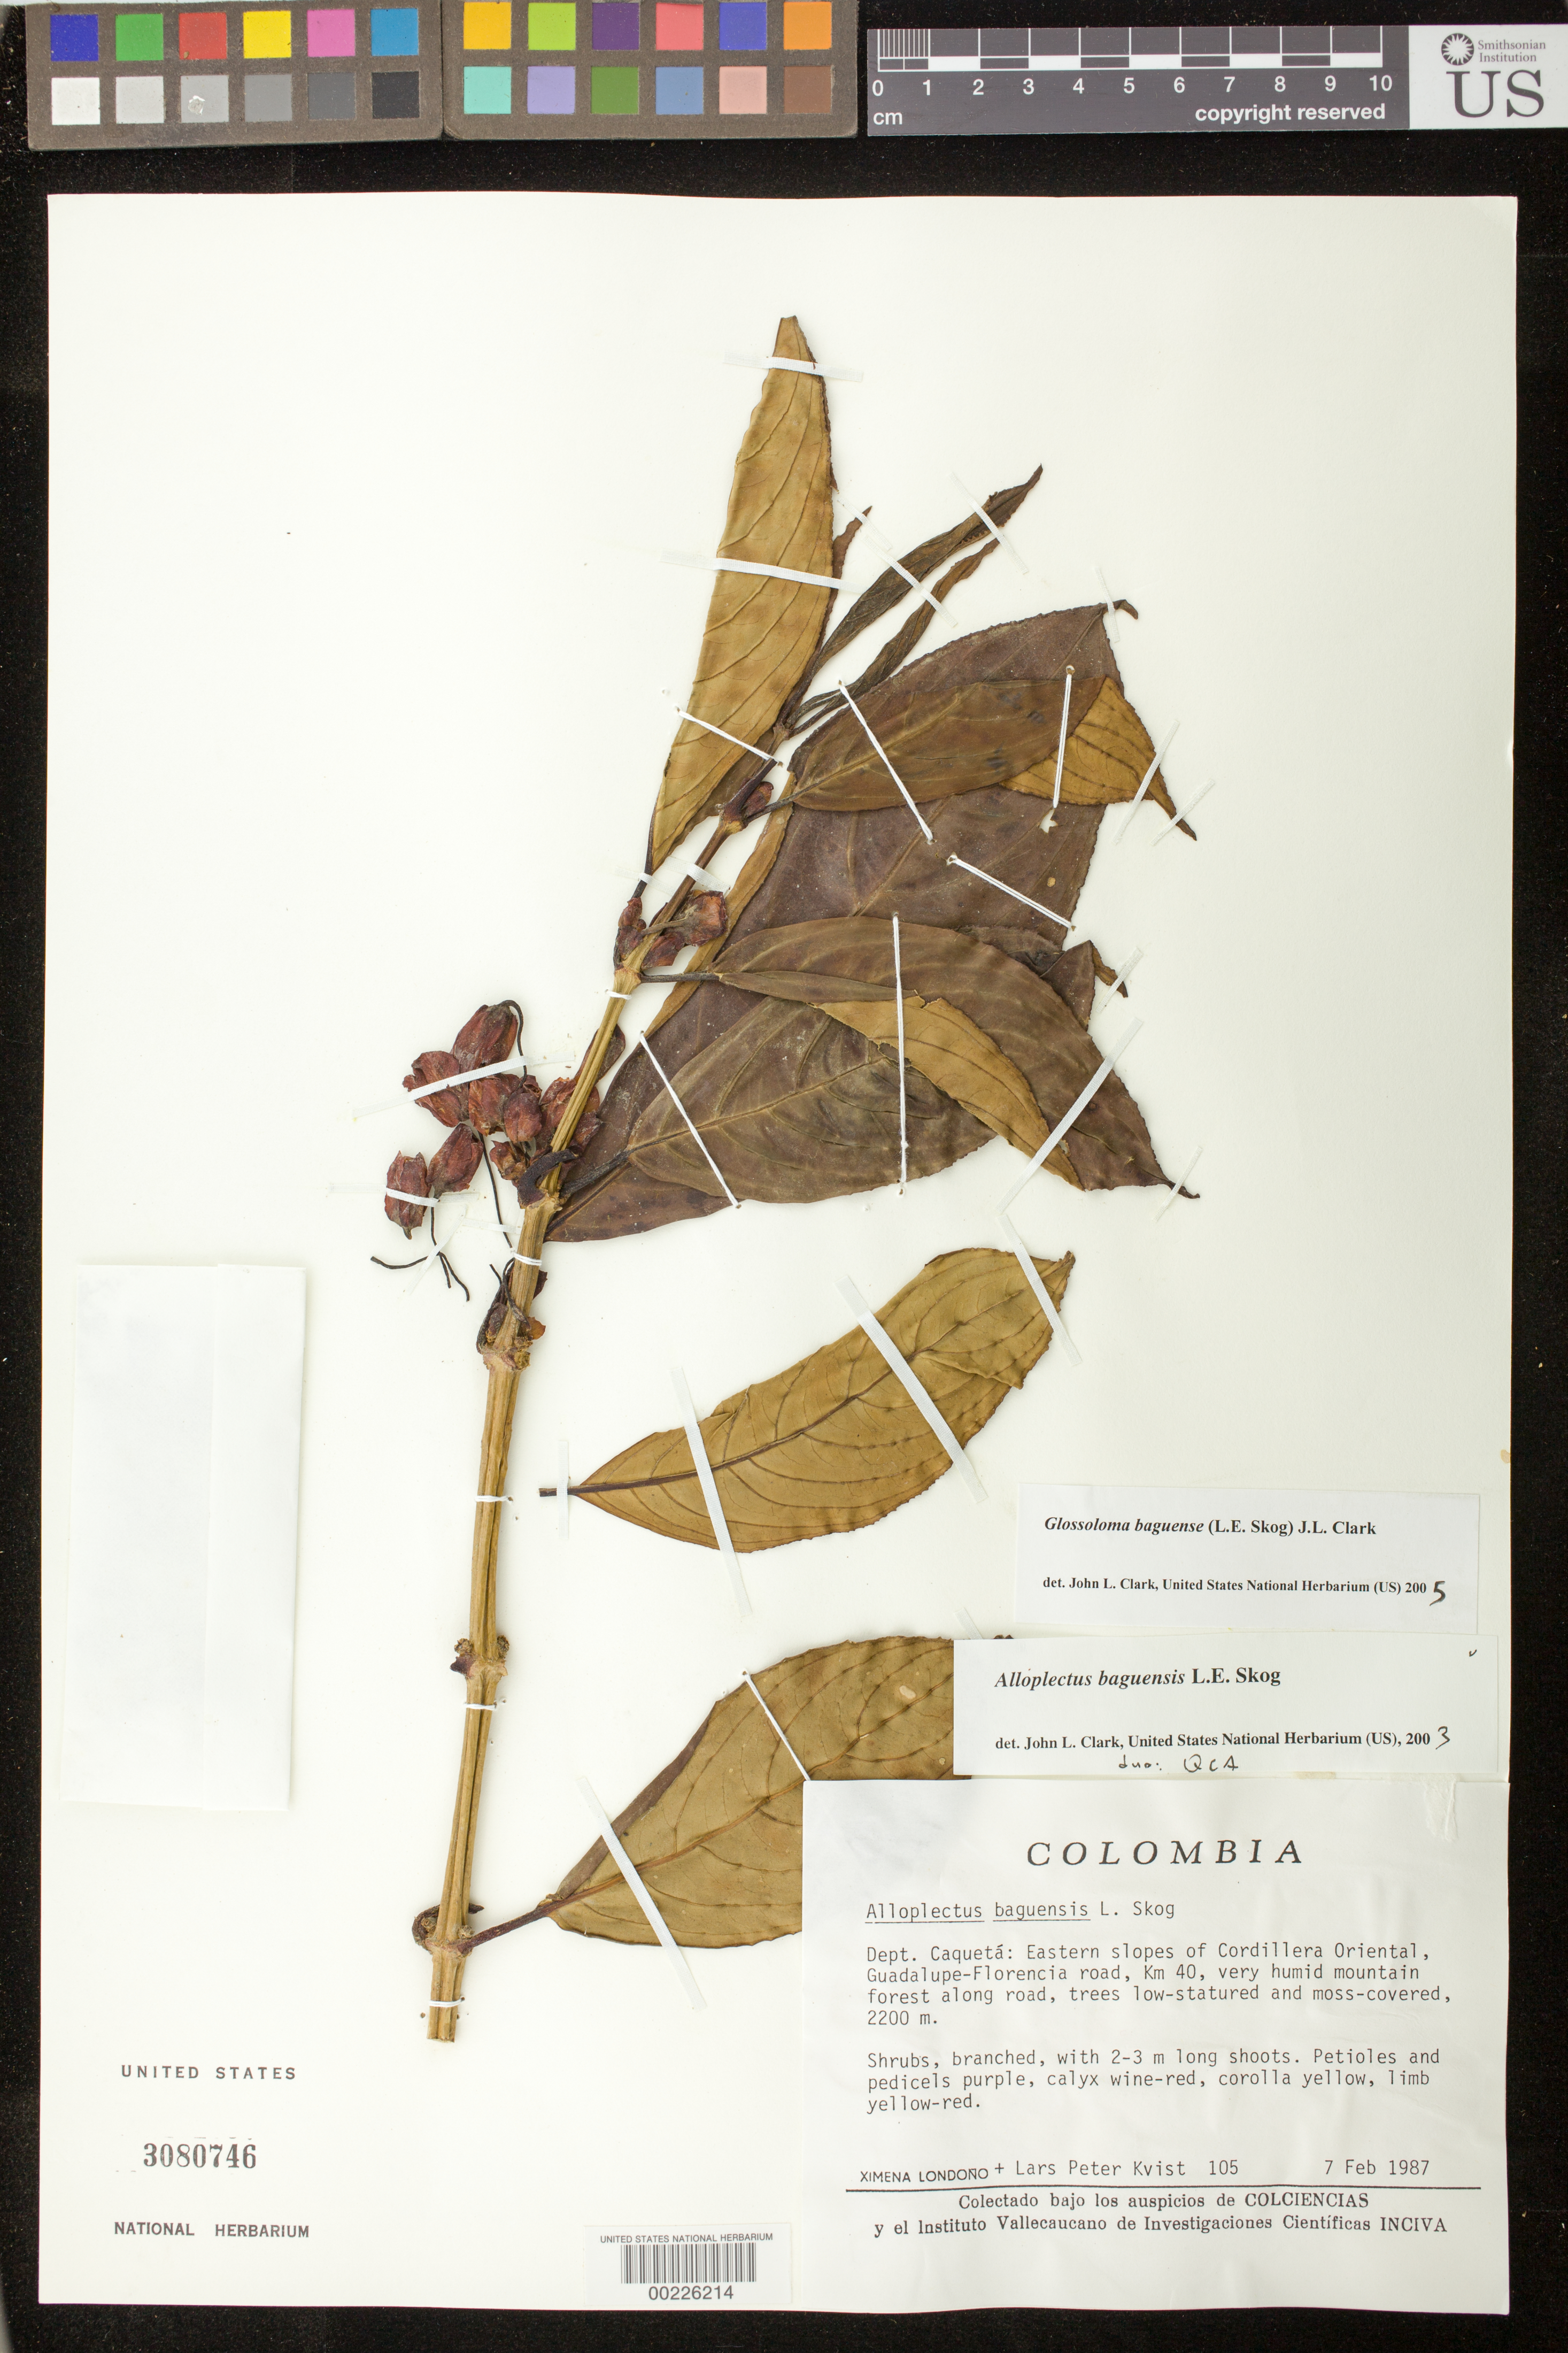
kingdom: Plantae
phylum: Tracheophyta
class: Magnoliopsida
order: Lamiales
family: Gesneriaceae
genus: Glossoloma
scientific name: Glossoloma baguense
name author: (L.E. Skog) J.L. Clark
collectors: X. Londoño & L. P. Kvist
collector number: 105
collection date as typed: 07 Feb 1987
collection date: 1987-02-07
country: Colombia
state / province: Caquetá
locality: Eastern slopes of Cordillera Oriental, Guadalupe - Florencia rd, km 40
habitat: Very humid mountain forest along rd, trees short & moss-covered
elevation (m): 2200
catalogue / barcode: US 3080746